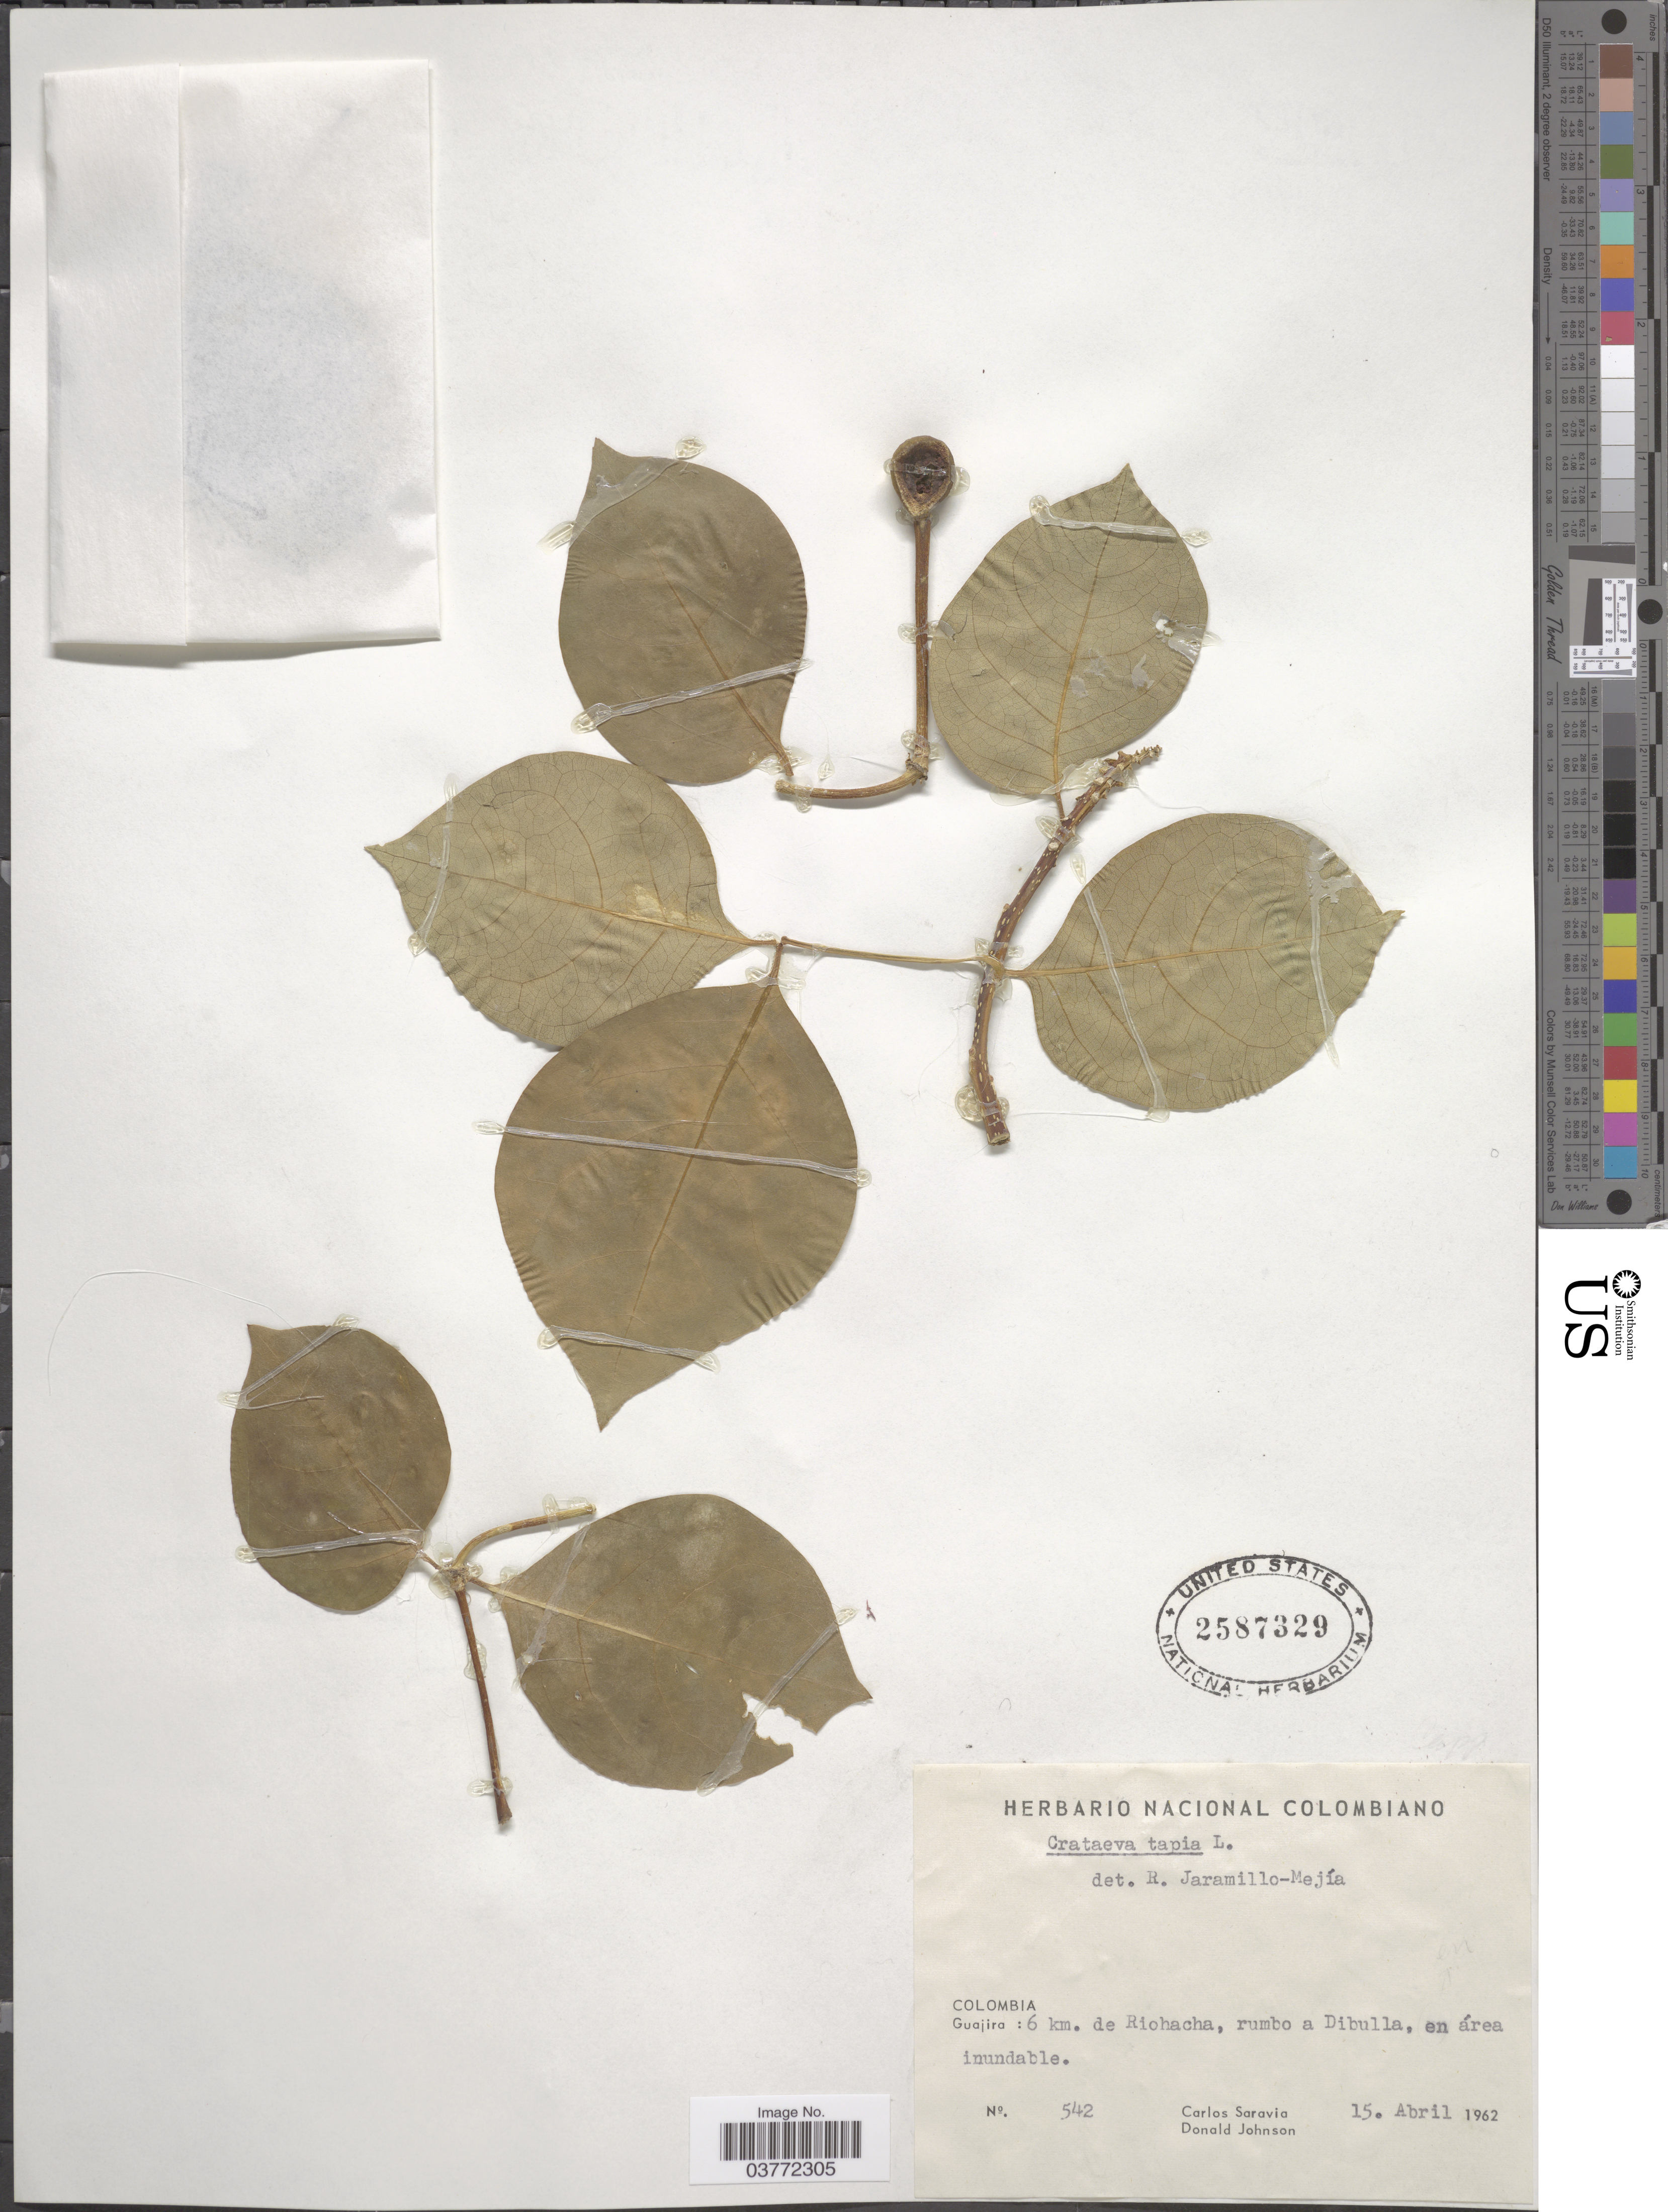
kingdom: Plantae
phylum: Tracheophyta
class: Magnoliopsida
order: Brassicales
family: Capparaceae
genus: Crateva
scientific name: Crateva tapia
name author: L.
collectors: C. Saravia & D. Johnson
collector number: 542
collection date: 1962-04-15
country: Colombia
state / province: La Guajira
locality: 6 km. de Riohacha, rumbo a Dibulla.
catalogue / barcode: US 2587329